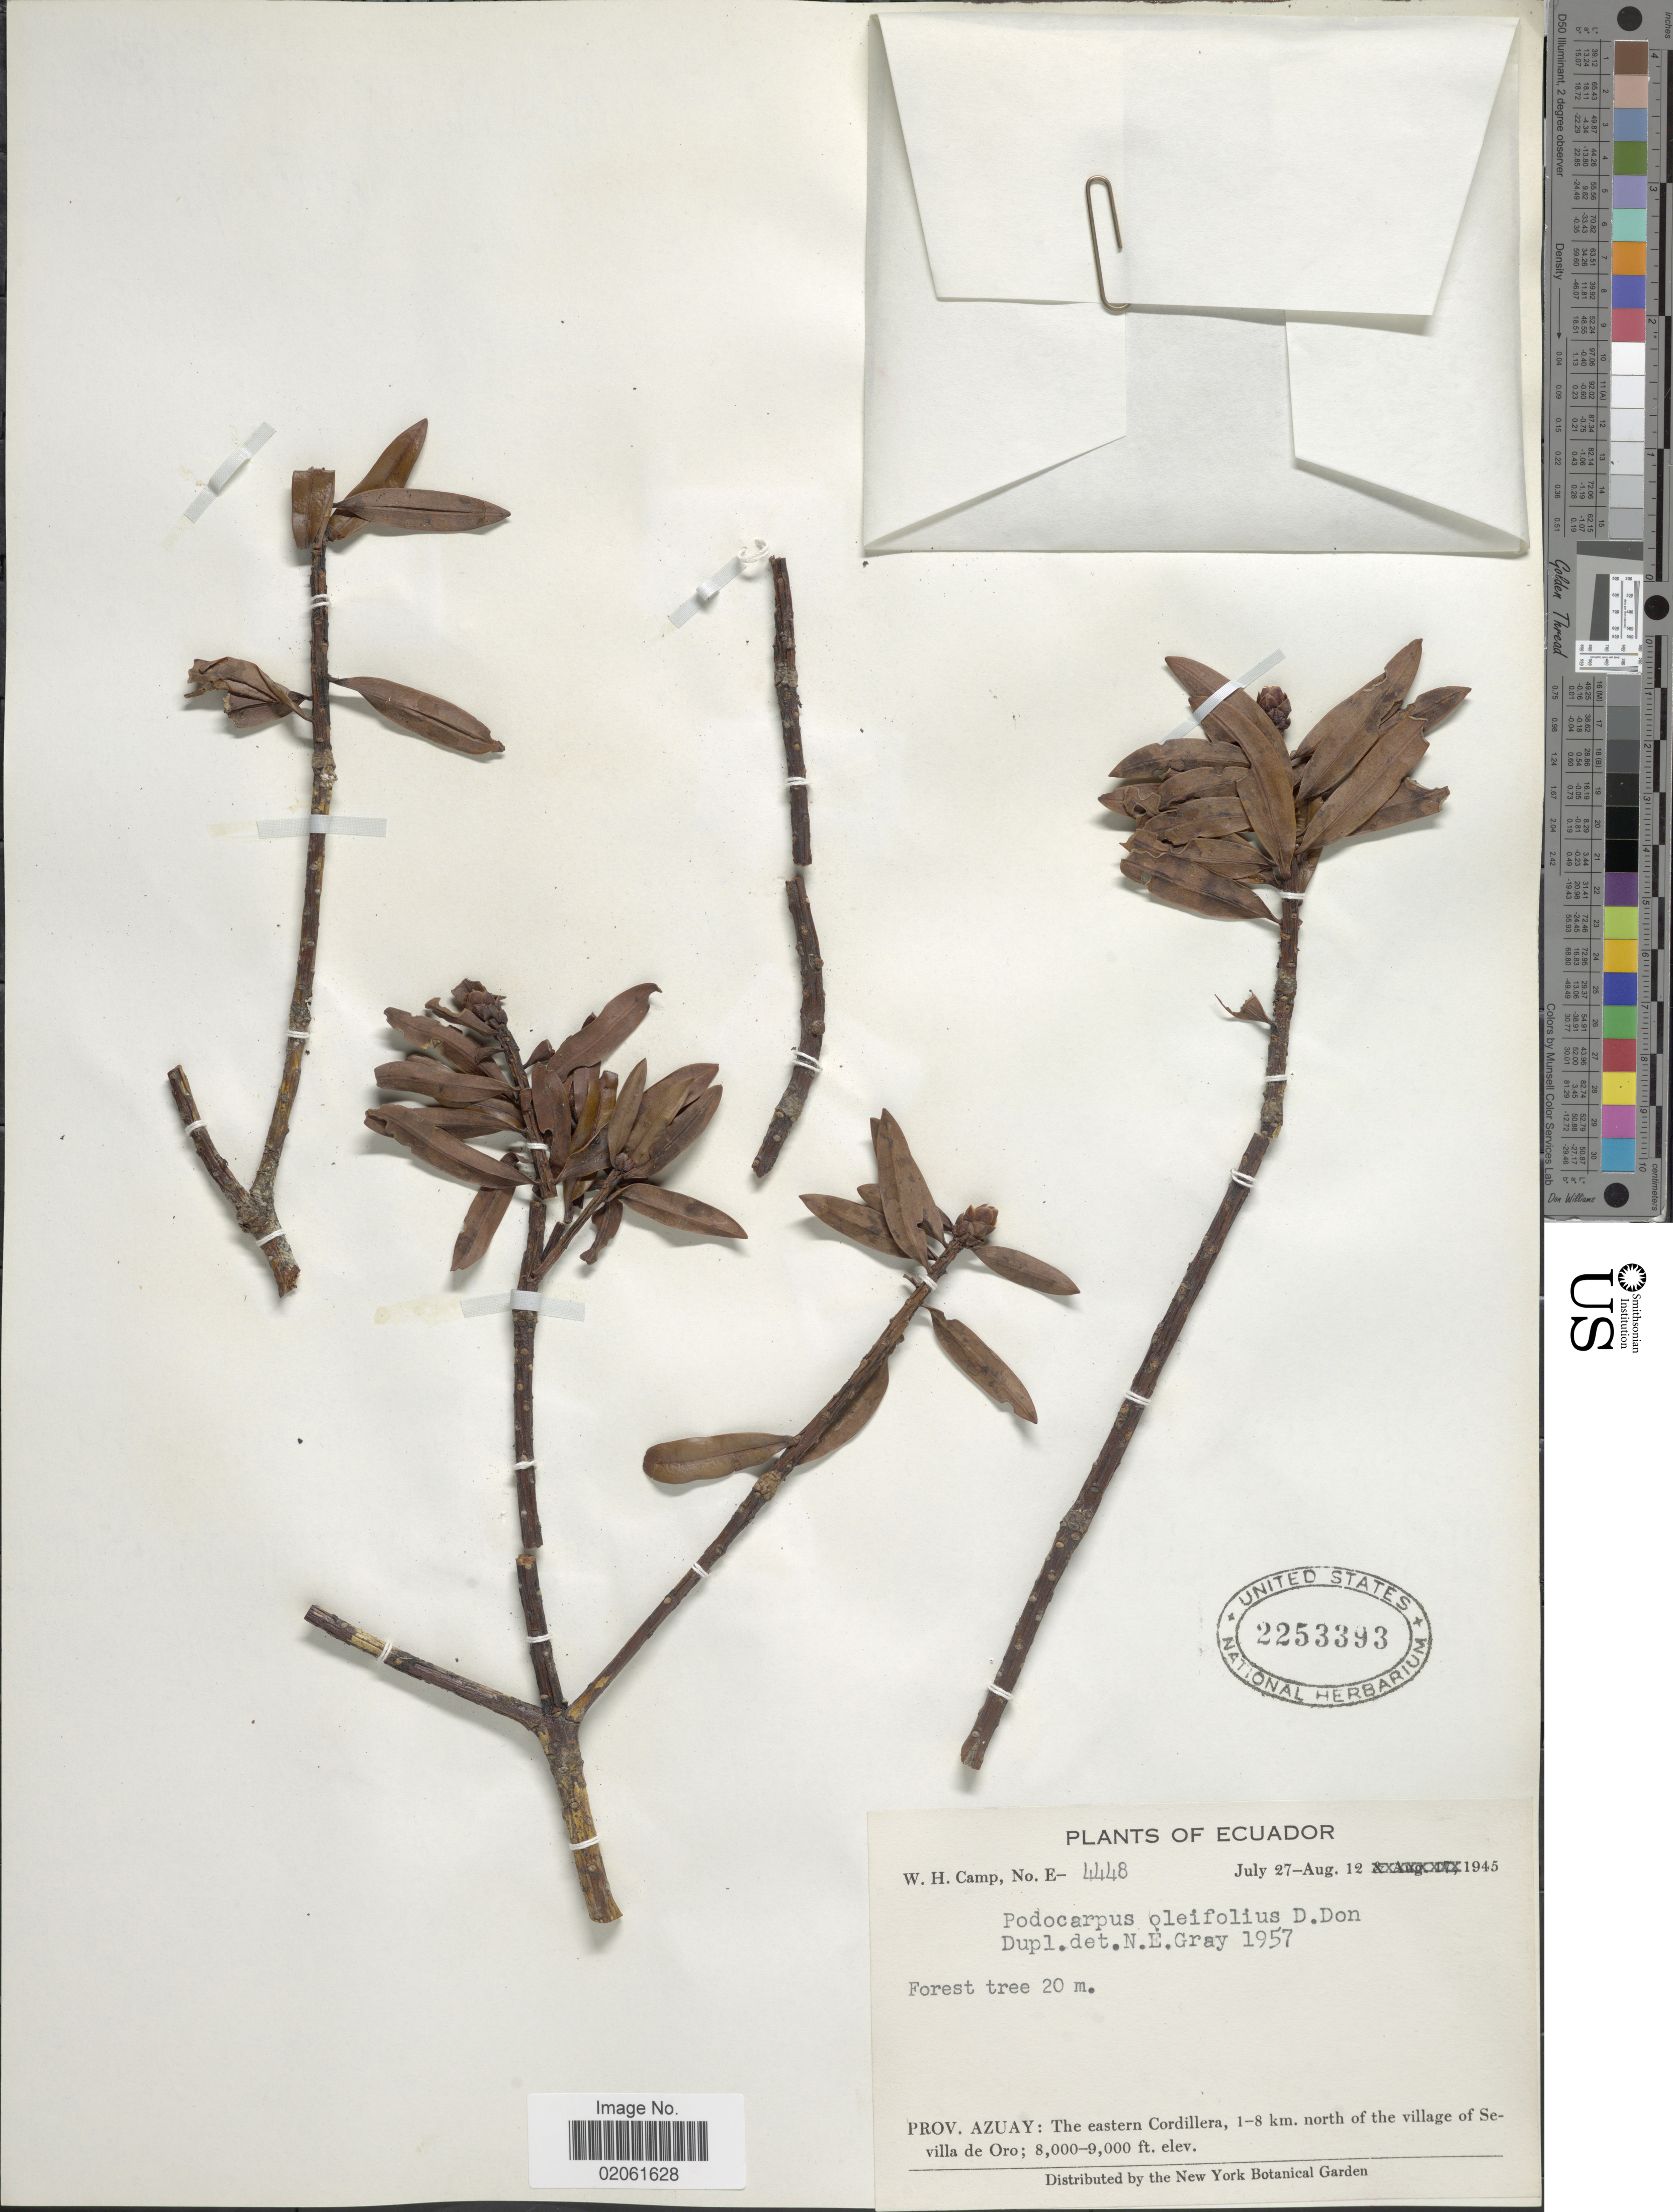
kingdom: Plantae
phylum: Tracheophyta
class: Pinopsida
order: Pinales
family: Podocarpaceae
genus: Podocarpus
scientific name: Podocarpus oleifolius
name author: D. Don ex Lamb.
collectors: W. H. Camp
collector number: E-4448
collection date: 1945-07-27/1945-08-12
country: Ecuador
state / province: Azuay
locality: Prov. Azuay: The eastern Cordillera, 1-8 km. north of the village of Sevilla de Oro.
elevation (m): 2438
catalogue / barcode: US 2253393